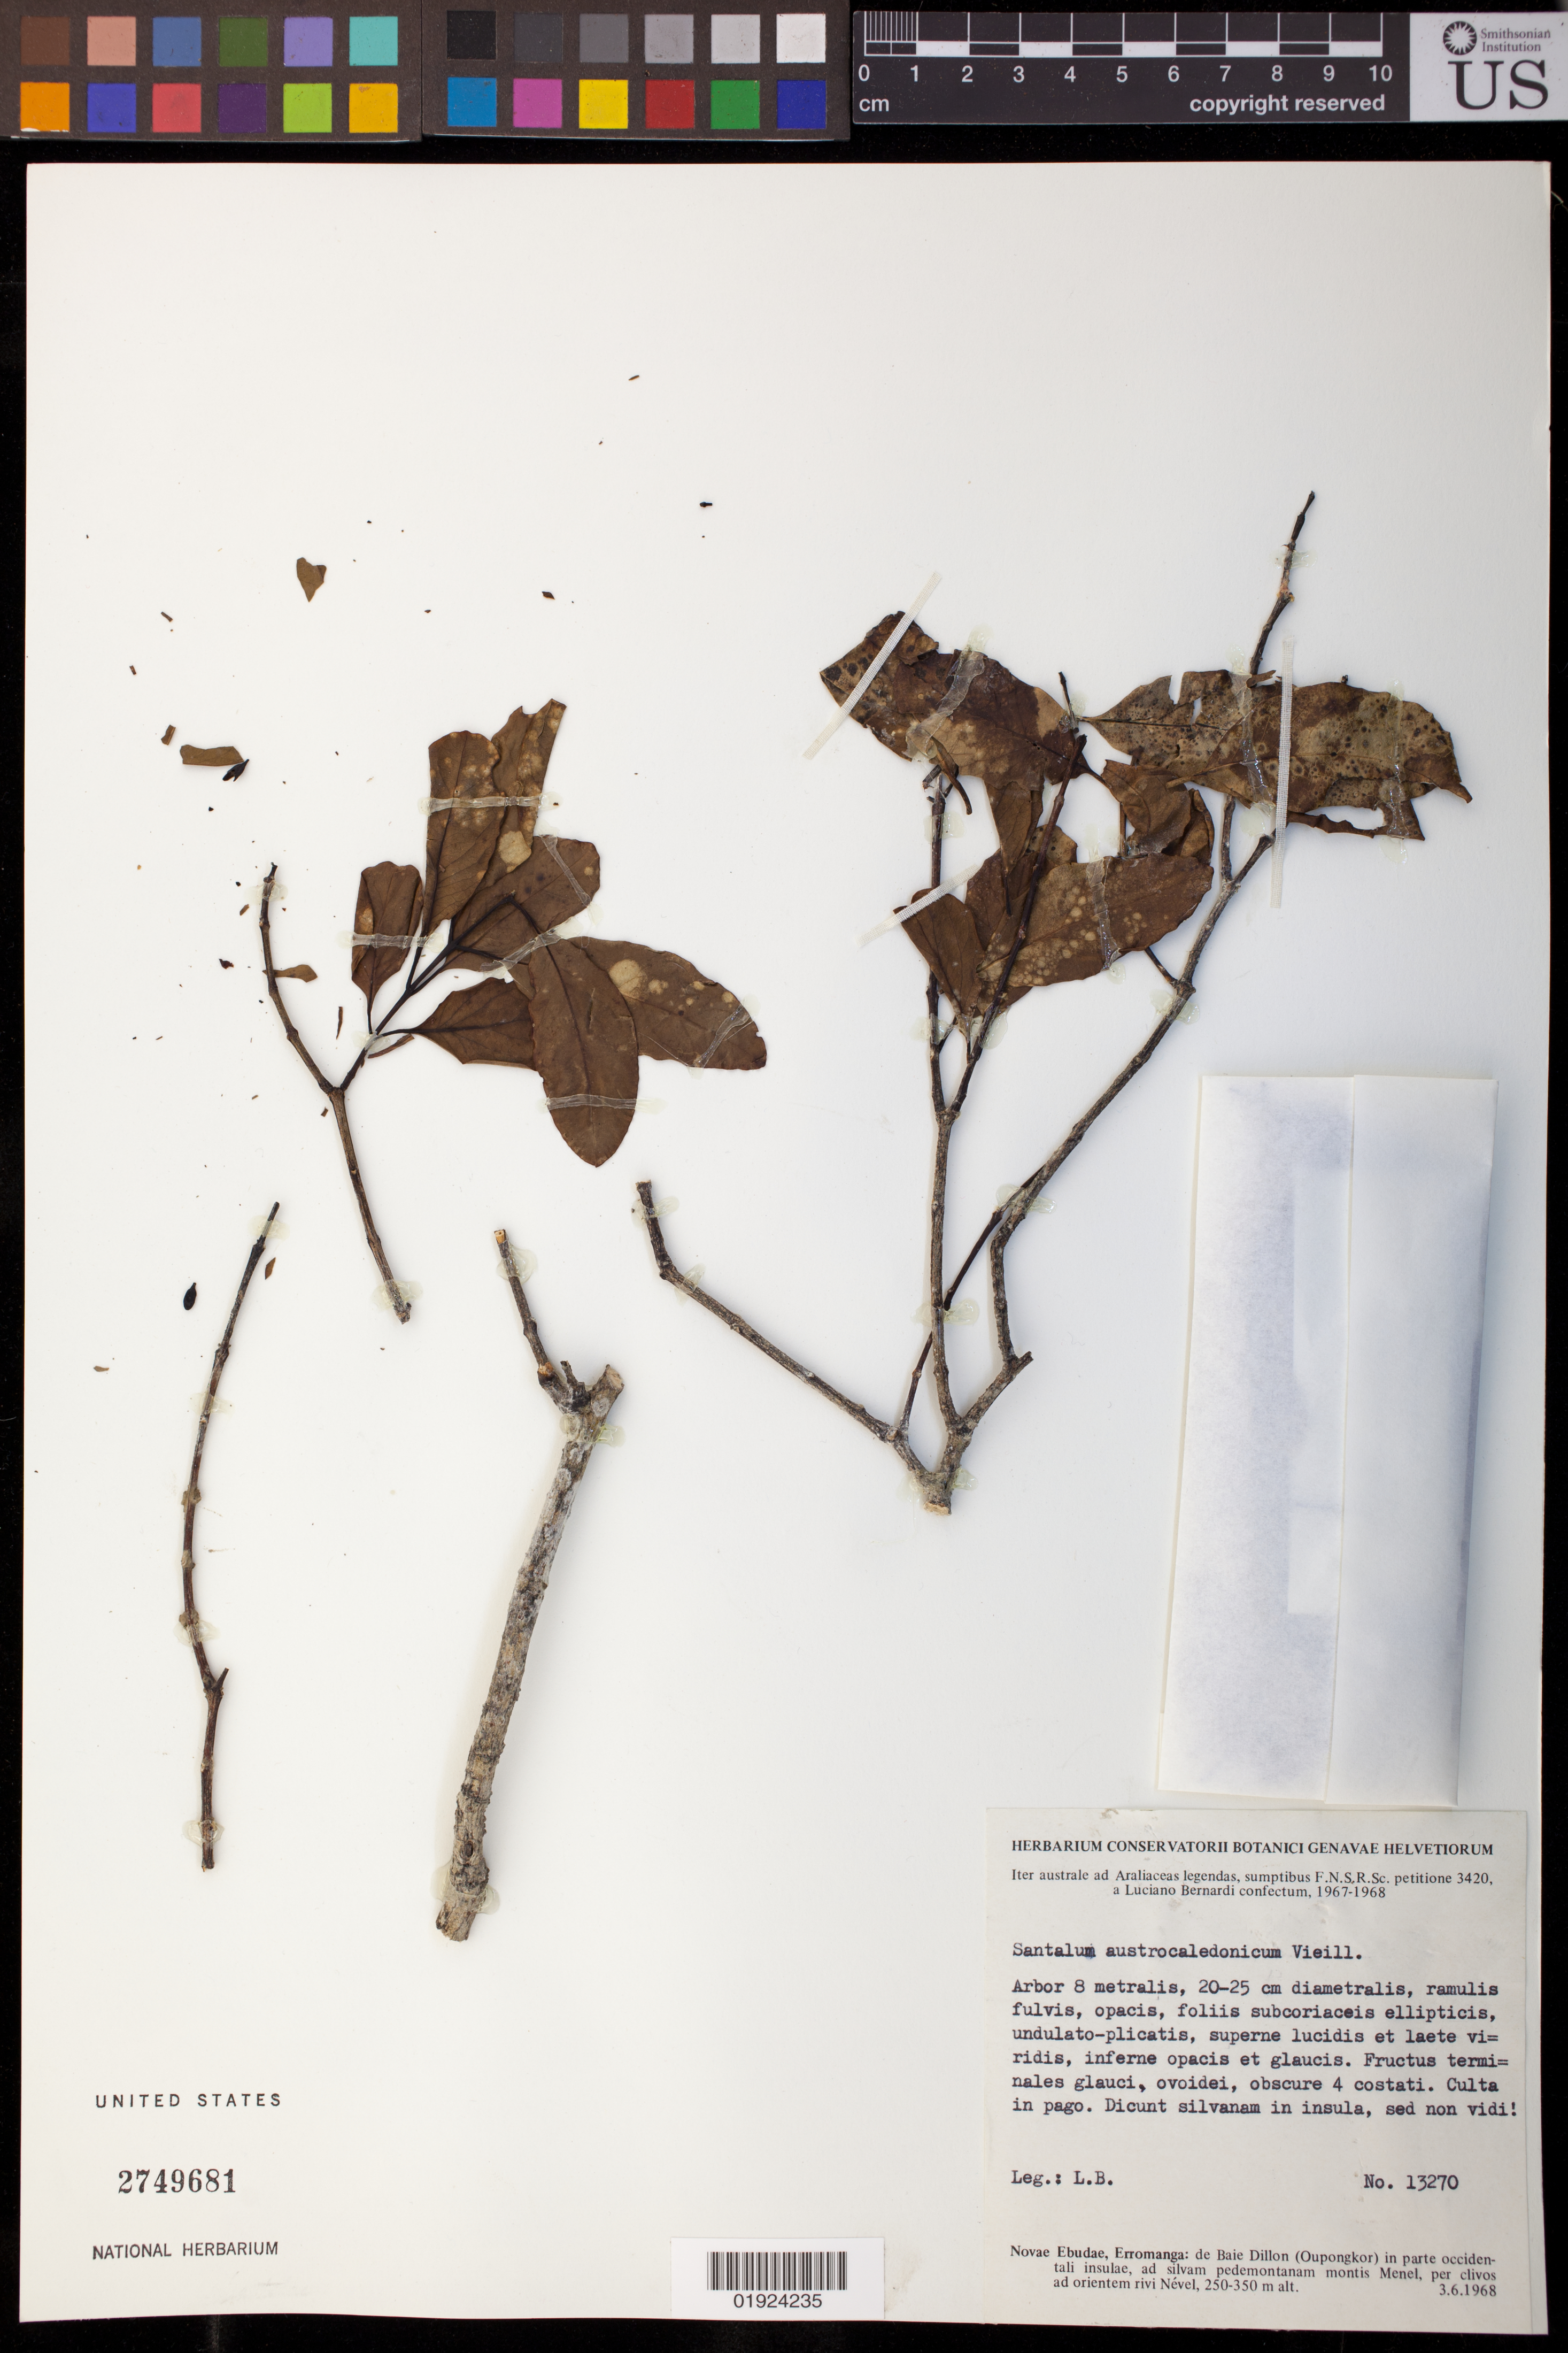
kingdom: Plantae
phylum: Tracheophyta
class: Magnoliopsida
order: Santalales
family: Santalaceae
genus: Santalum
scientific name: Santalum austrocaledonicum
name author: Vieill.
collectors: L. Bernardi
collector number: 13270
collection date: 1968-03-06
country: Vanuatu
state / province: Tafea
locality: Novae Ebudae, Erromanga: de Baie Dillon (Oupongkor) in parte occidentali insulae, ad silvam pedemontanam montis Menel, per clivos ad orientem rivi Nevel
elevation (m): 250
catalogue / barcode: US 2749681